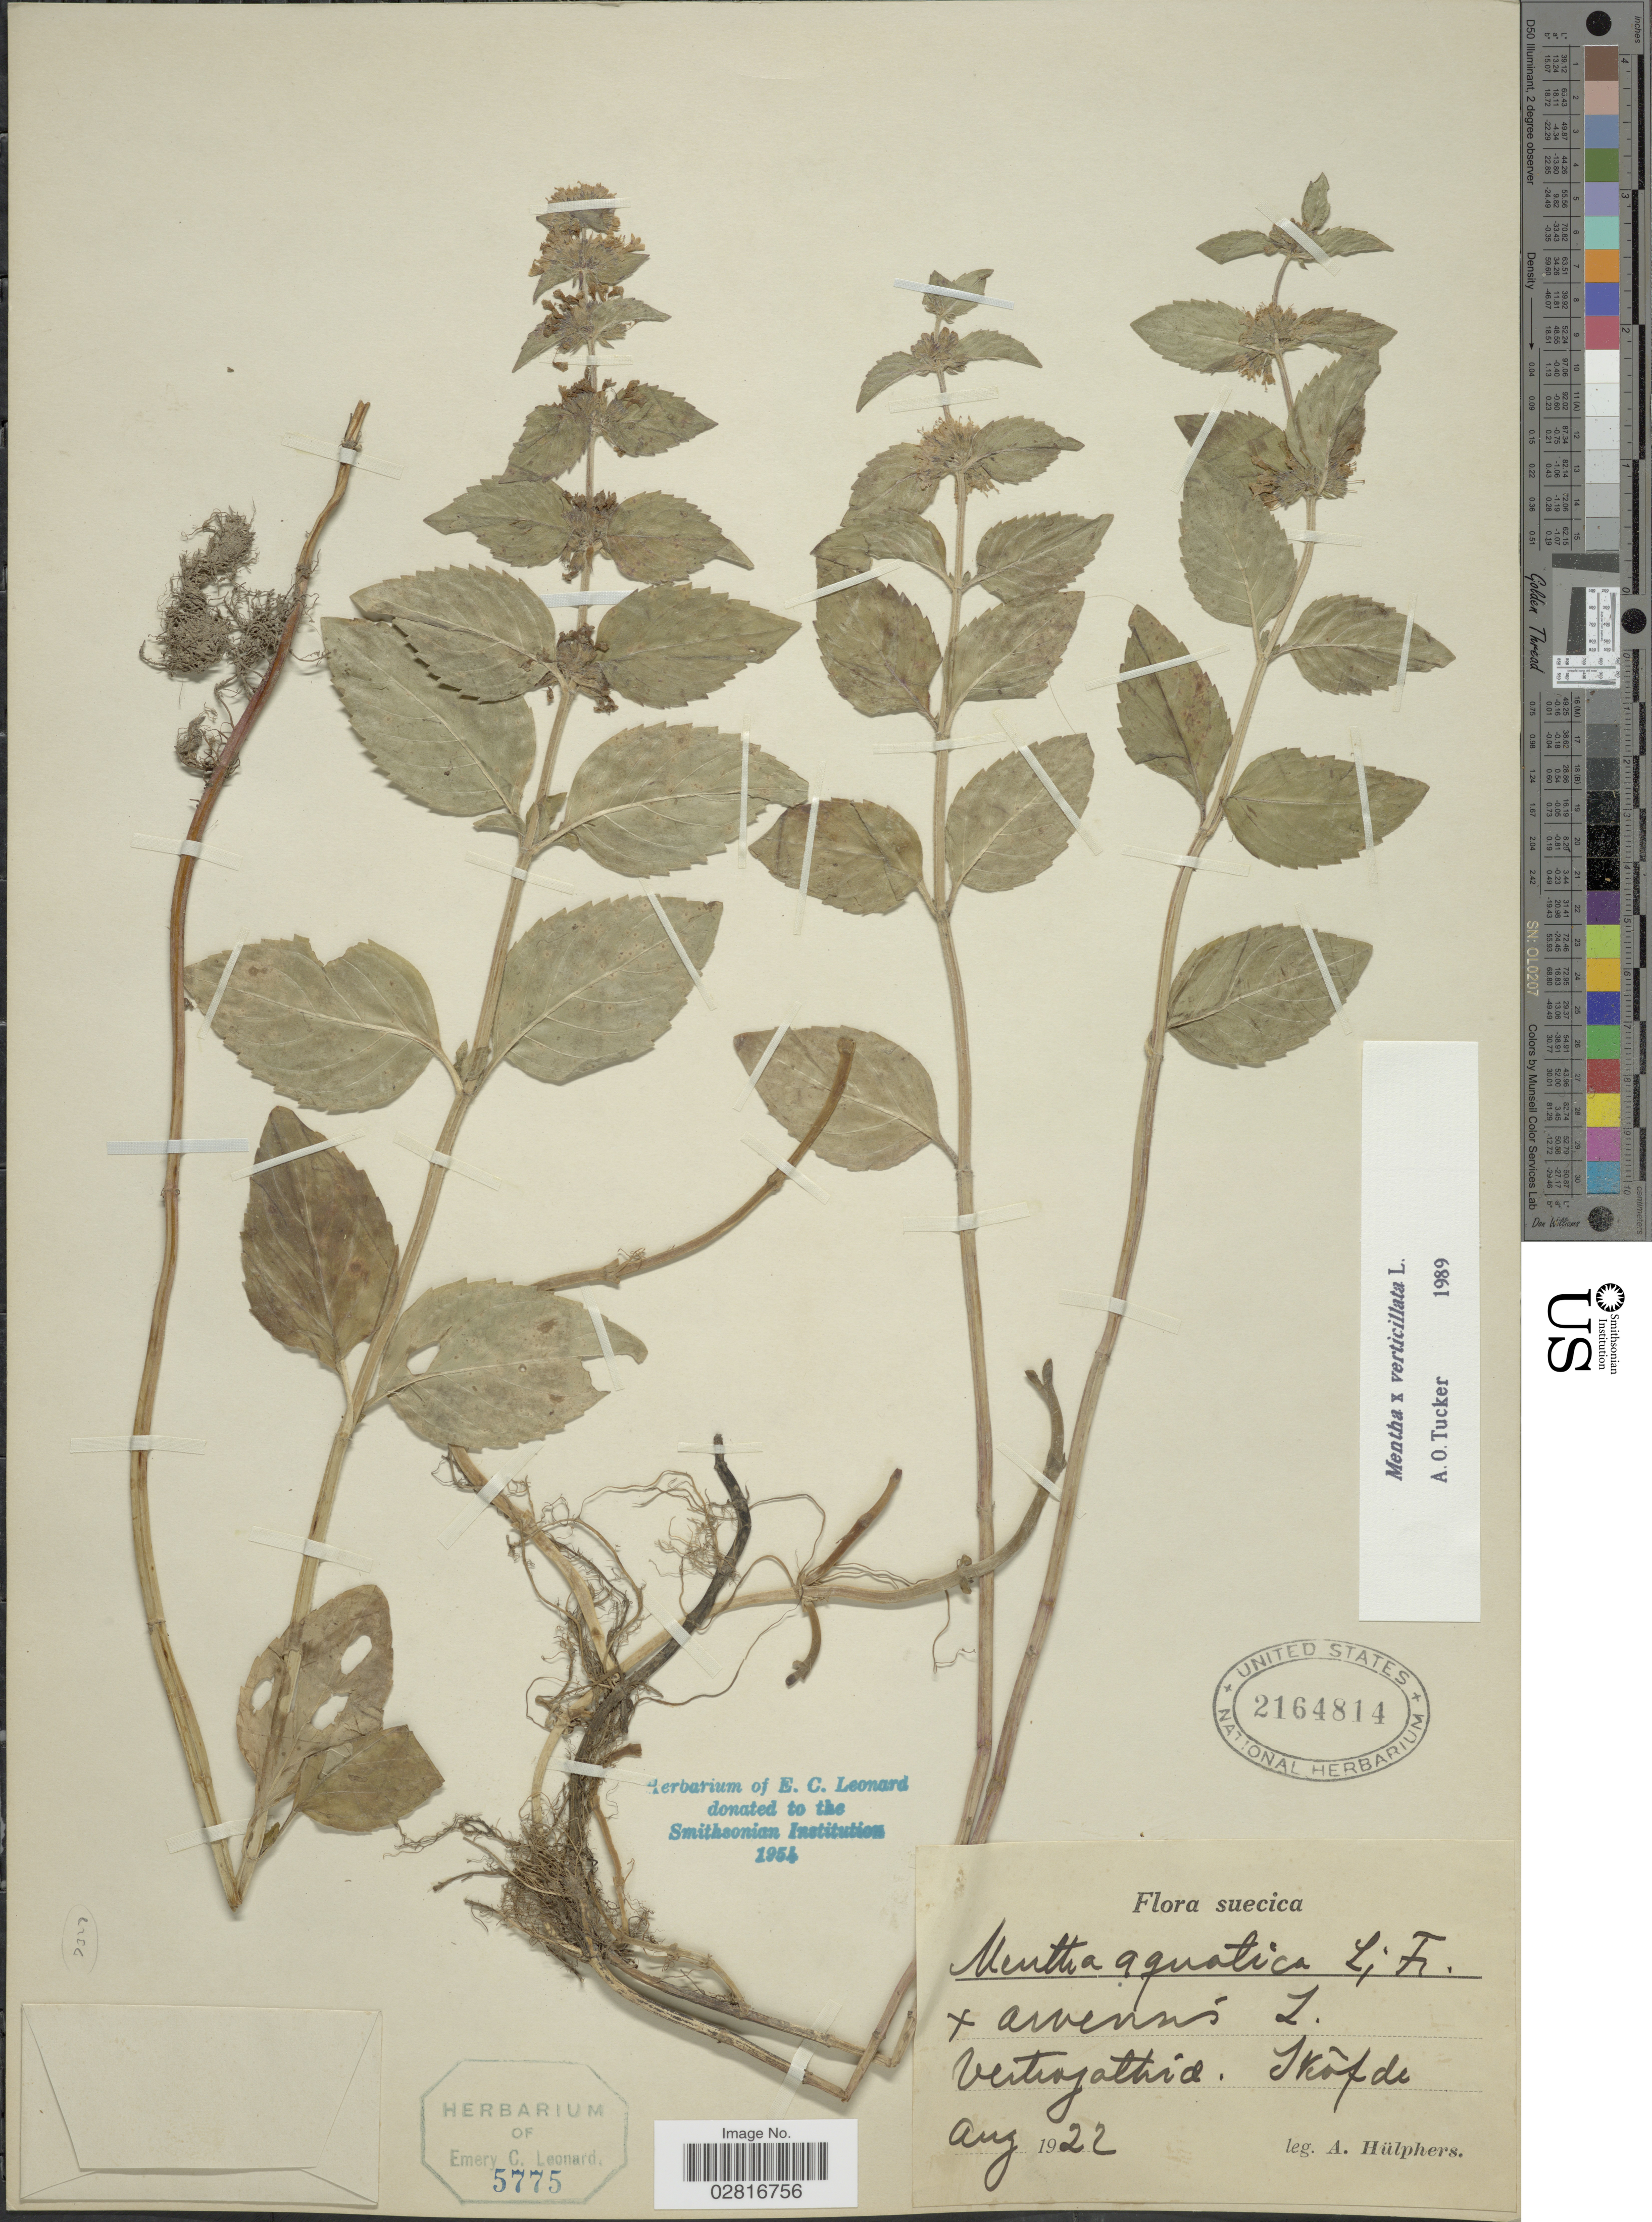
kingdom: Plantae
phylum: Tracheophyta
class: Magnoliopsida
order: Lamiales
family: Lamiaceae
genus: Mentha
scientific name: Mentha x verticillata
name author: L.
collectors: A. Hülphers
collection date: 1922-08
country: Sweden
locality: Suecica, Vestrogothia, Skofde [ = Skövde].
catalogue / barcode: US 2164814